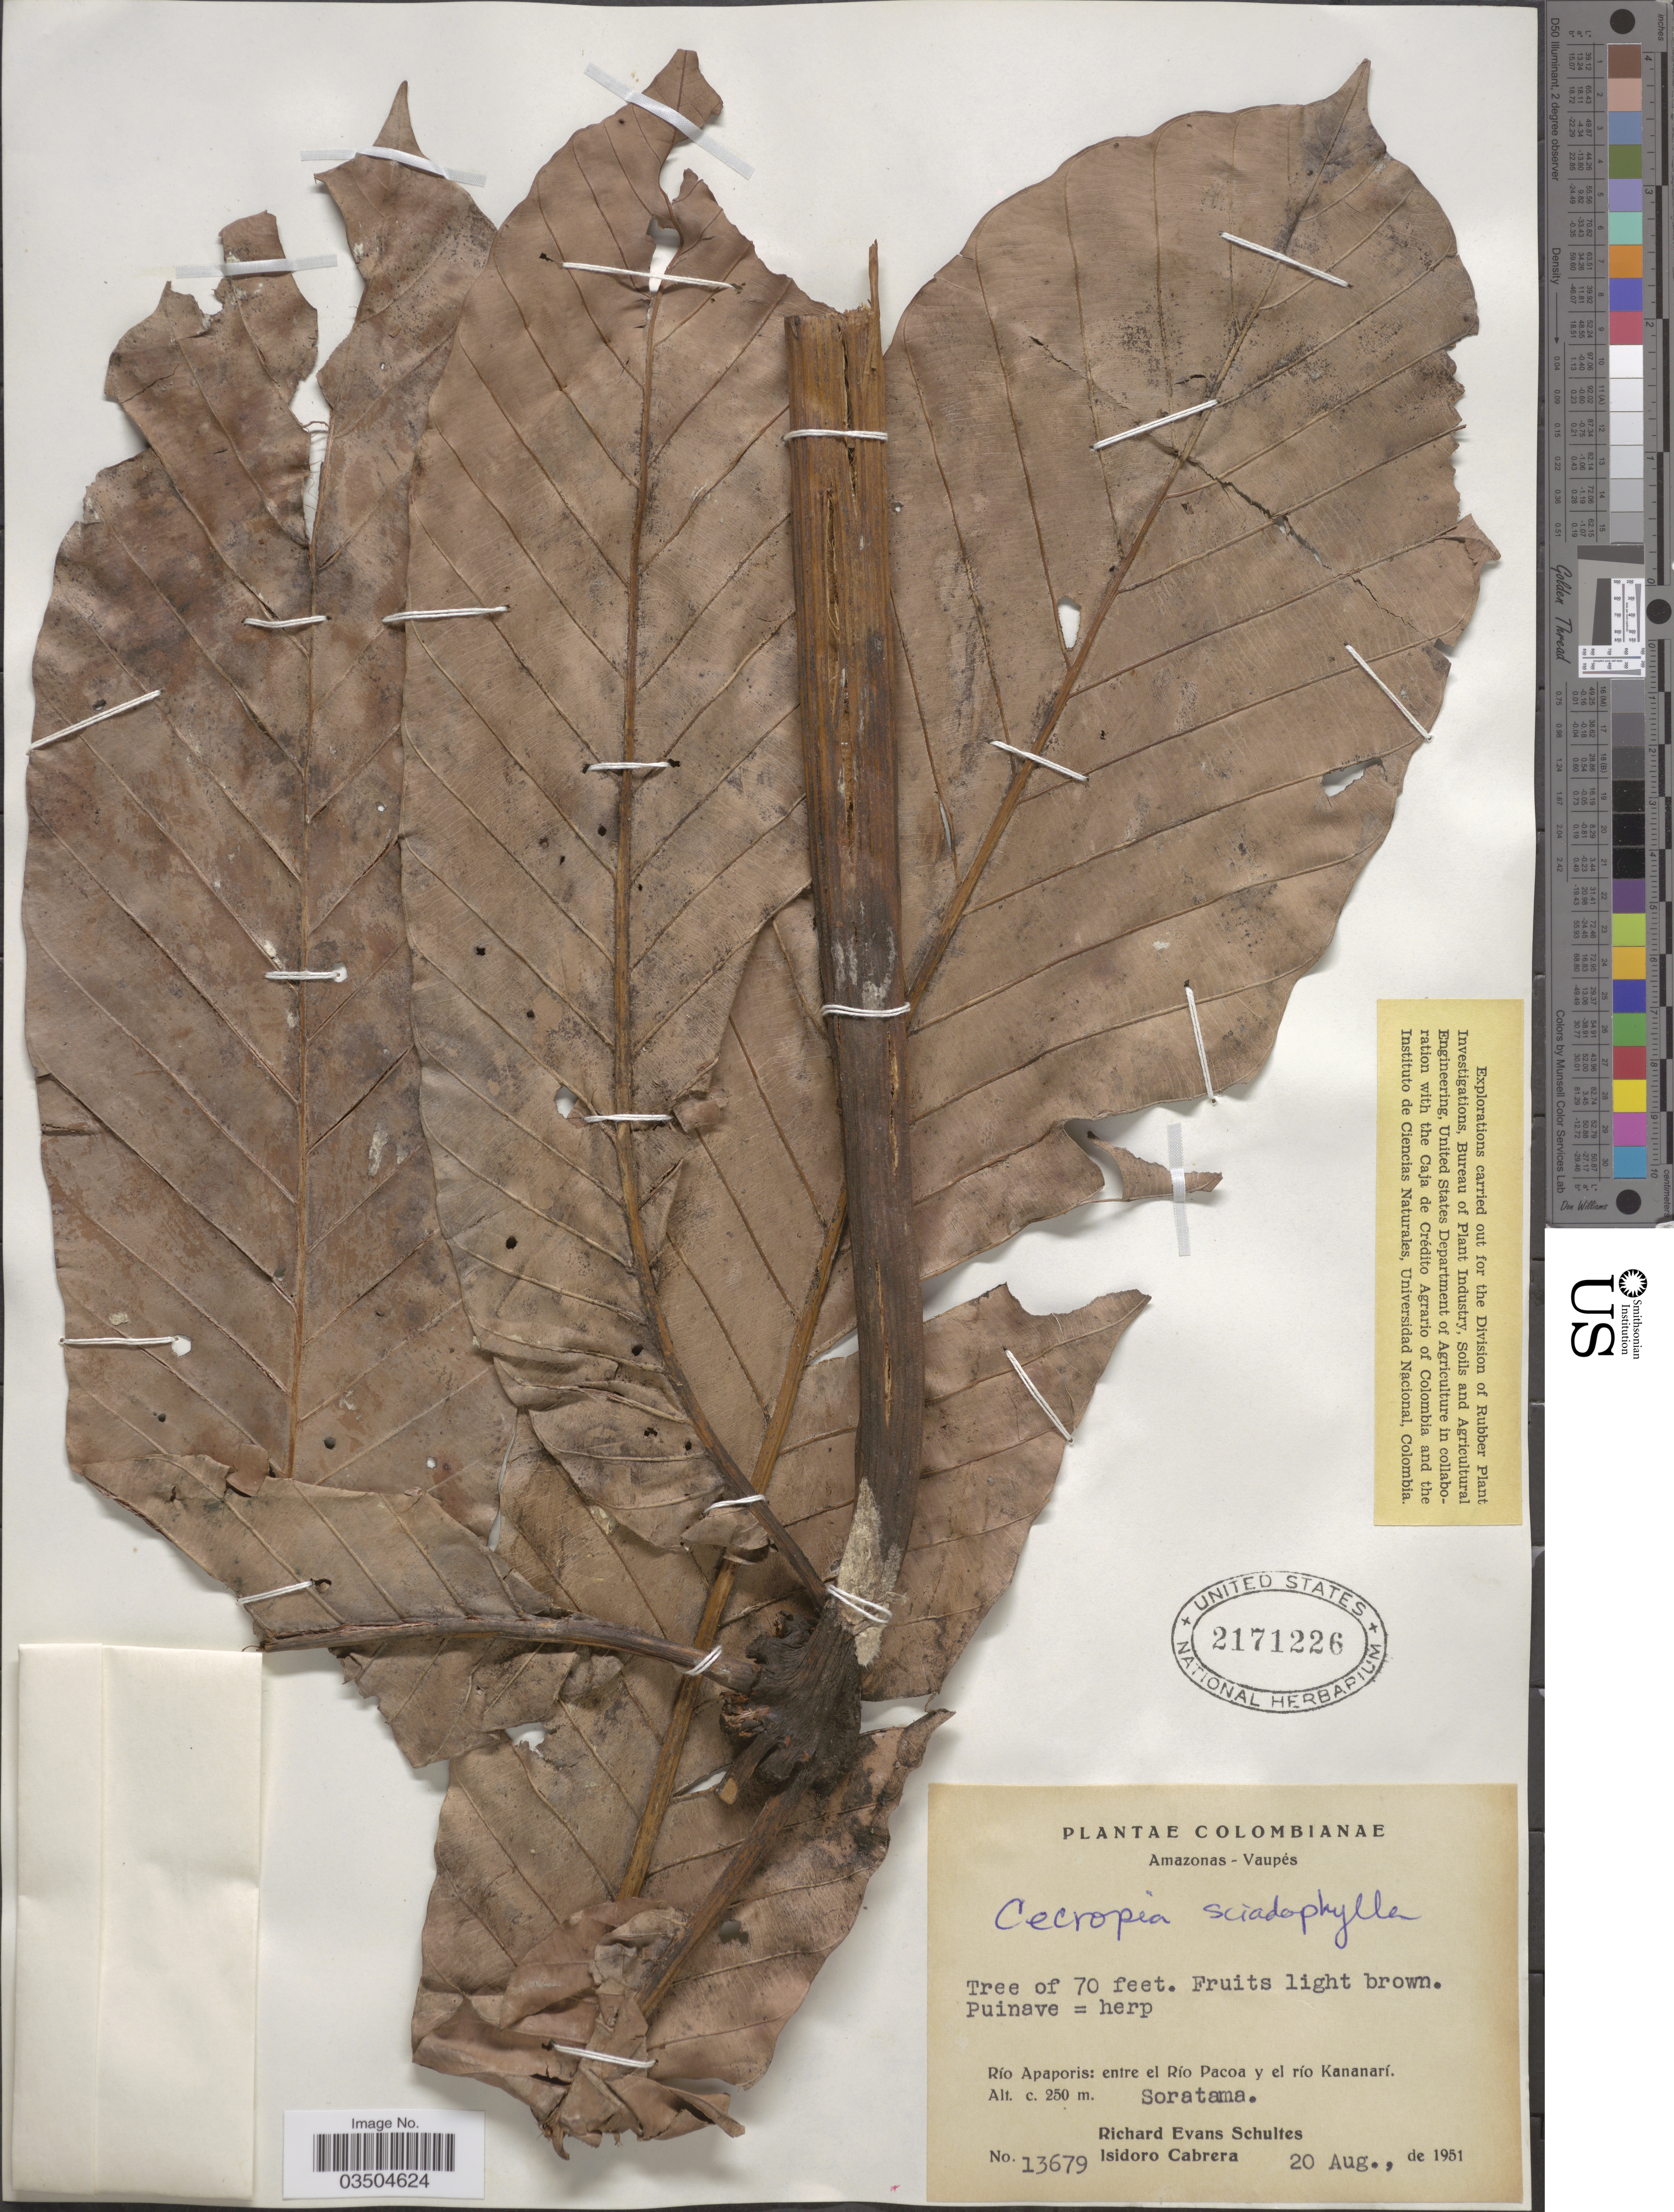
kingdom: Plantae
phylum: Tracheophyta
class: Magnoliopsida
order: Rosales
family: Urticaceae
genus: Cecropia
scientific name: Cecropia sciadophylla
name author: Mart.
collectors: R. E. Schultes & I. Cabrera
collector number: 13679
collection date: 1951-08-20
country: Colombia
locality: Amazonas- Vaupés: Río Apaporis: entre el río Pacoa y el río Kananarí. Soratama.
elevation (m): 250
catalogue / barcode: US 2171226